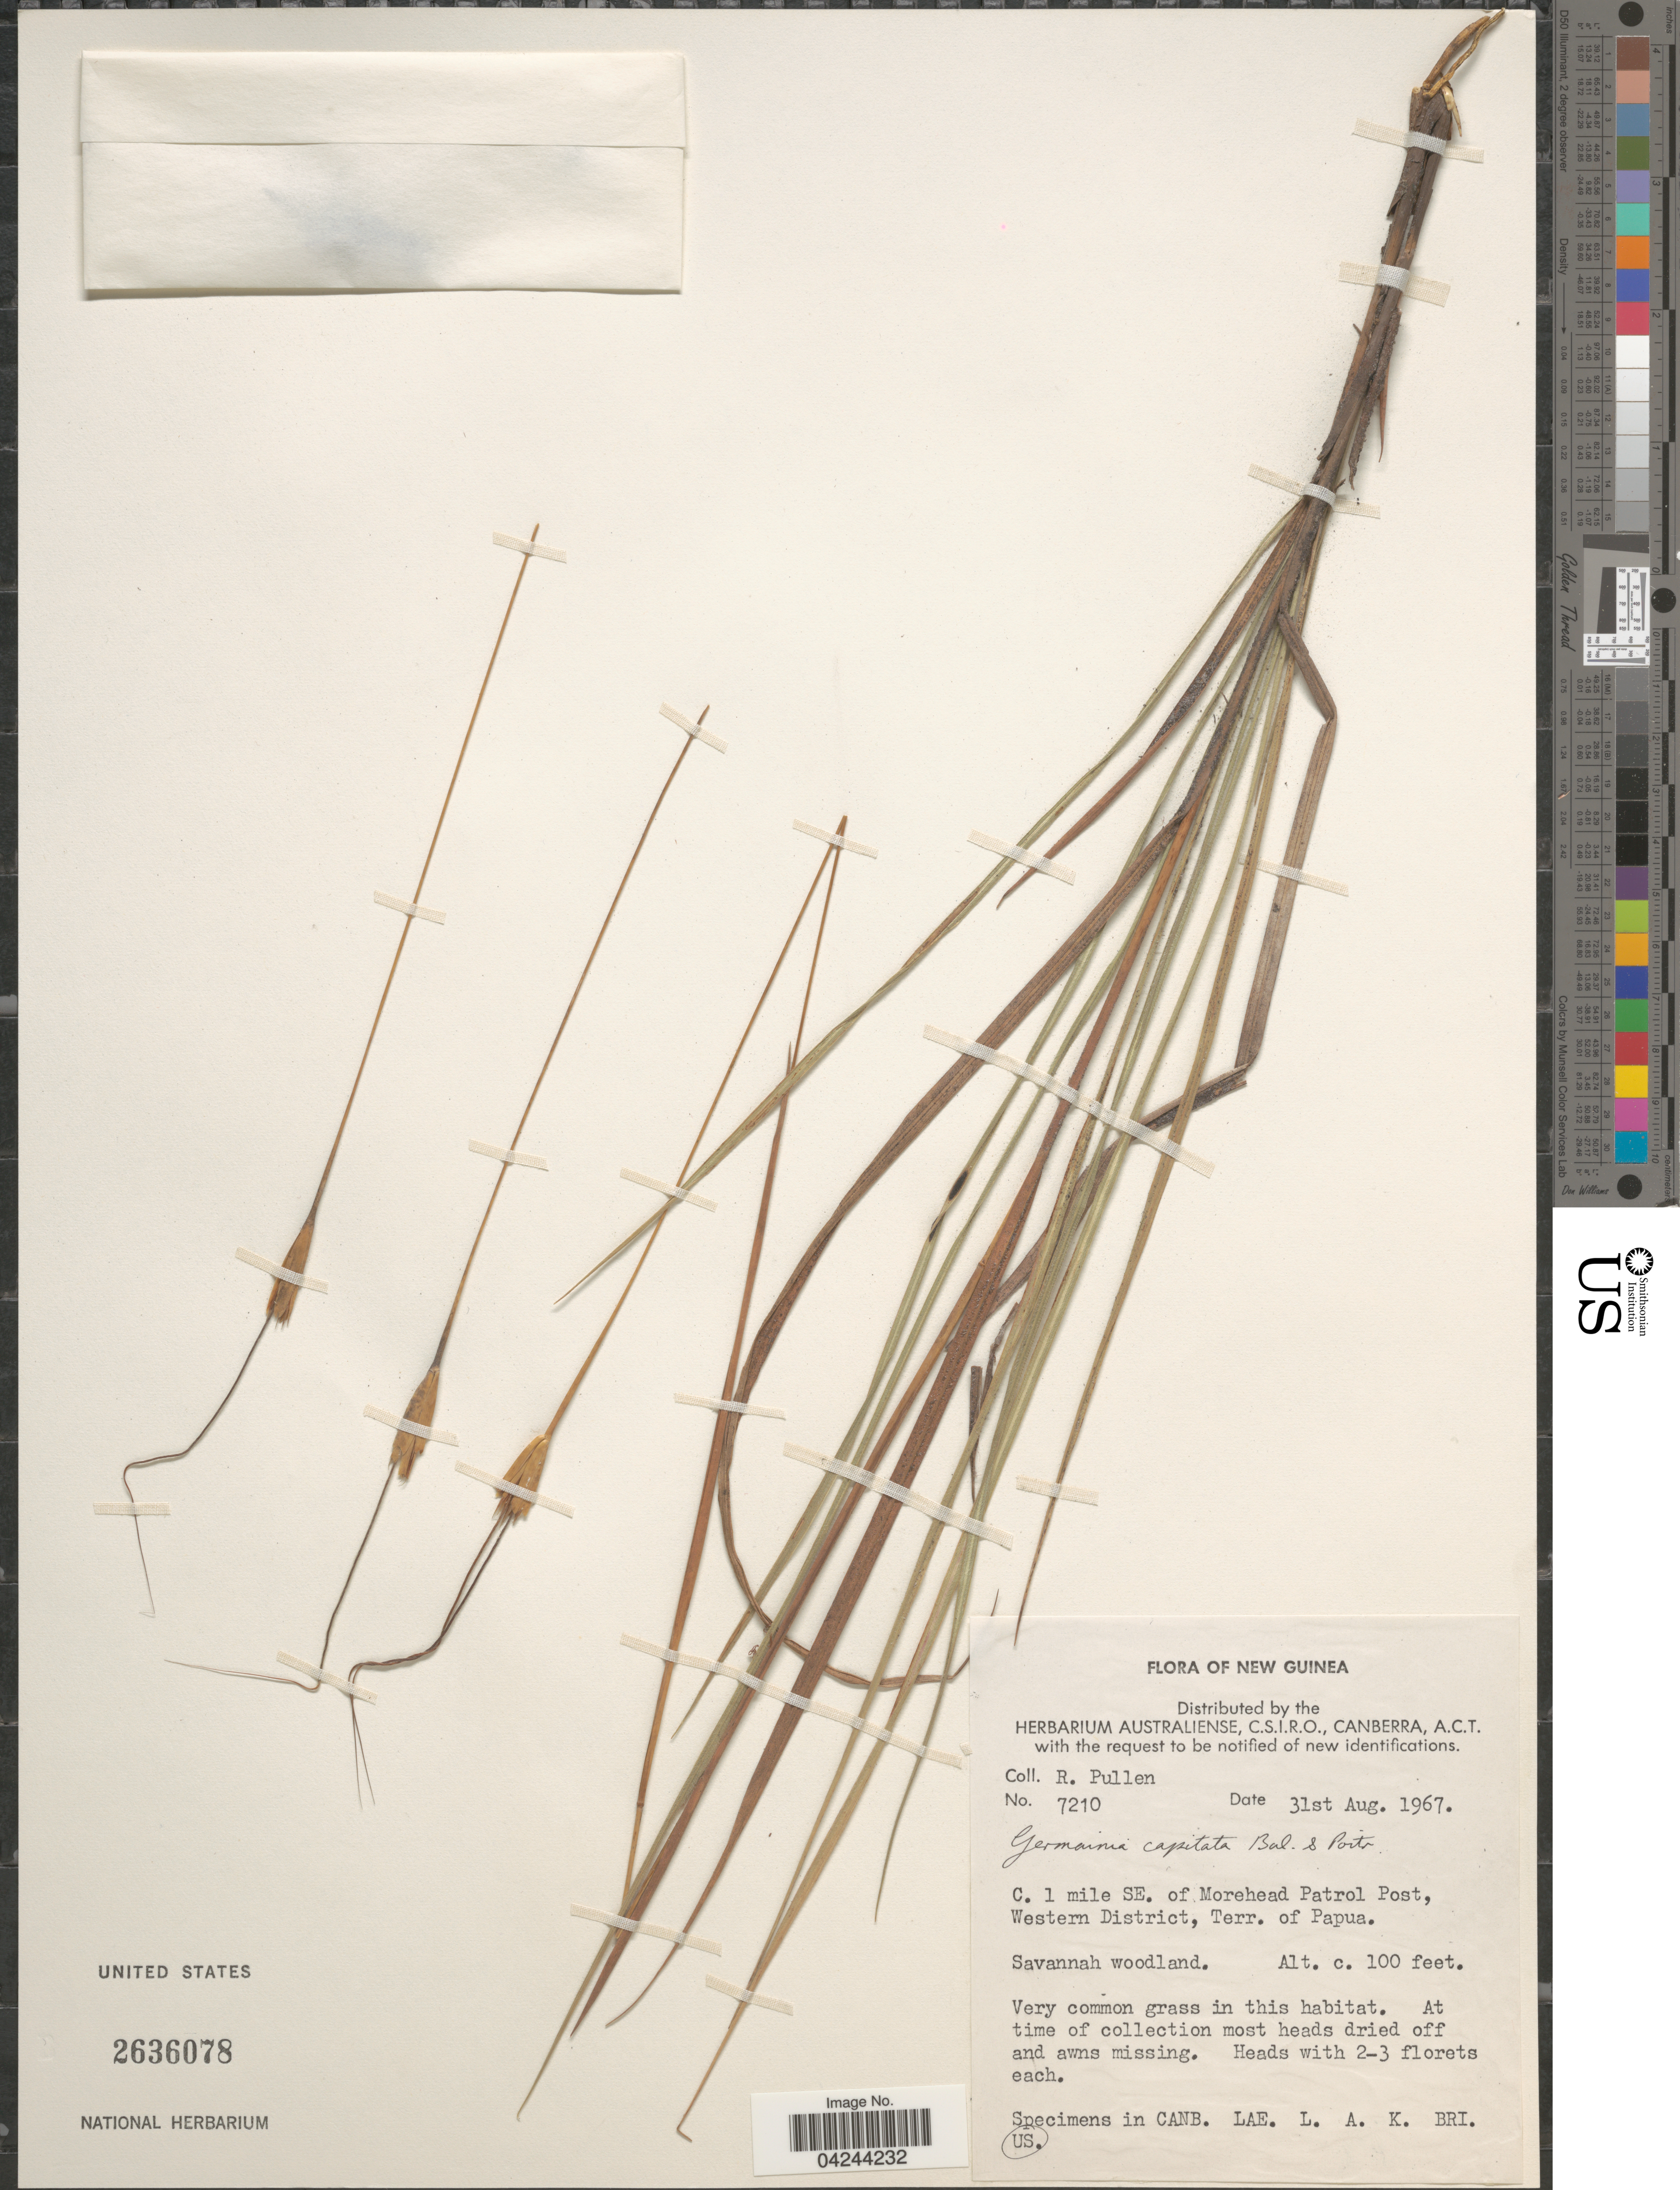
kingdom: Plantae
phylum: Tracheophyta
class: Liliopsida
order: Poales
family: Poaceae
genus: Germainia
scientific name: Germainia capitata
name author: Balansa & Poitr.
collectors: R. Pullen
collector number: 7210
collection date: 1967-08-31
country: Papua New Guinea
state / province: Manus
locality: New Guinea. C. 1 mile SE. of Morehead Patrol Post, Western District, Terr. of Papua.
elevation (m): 30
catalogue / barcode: US 2636078